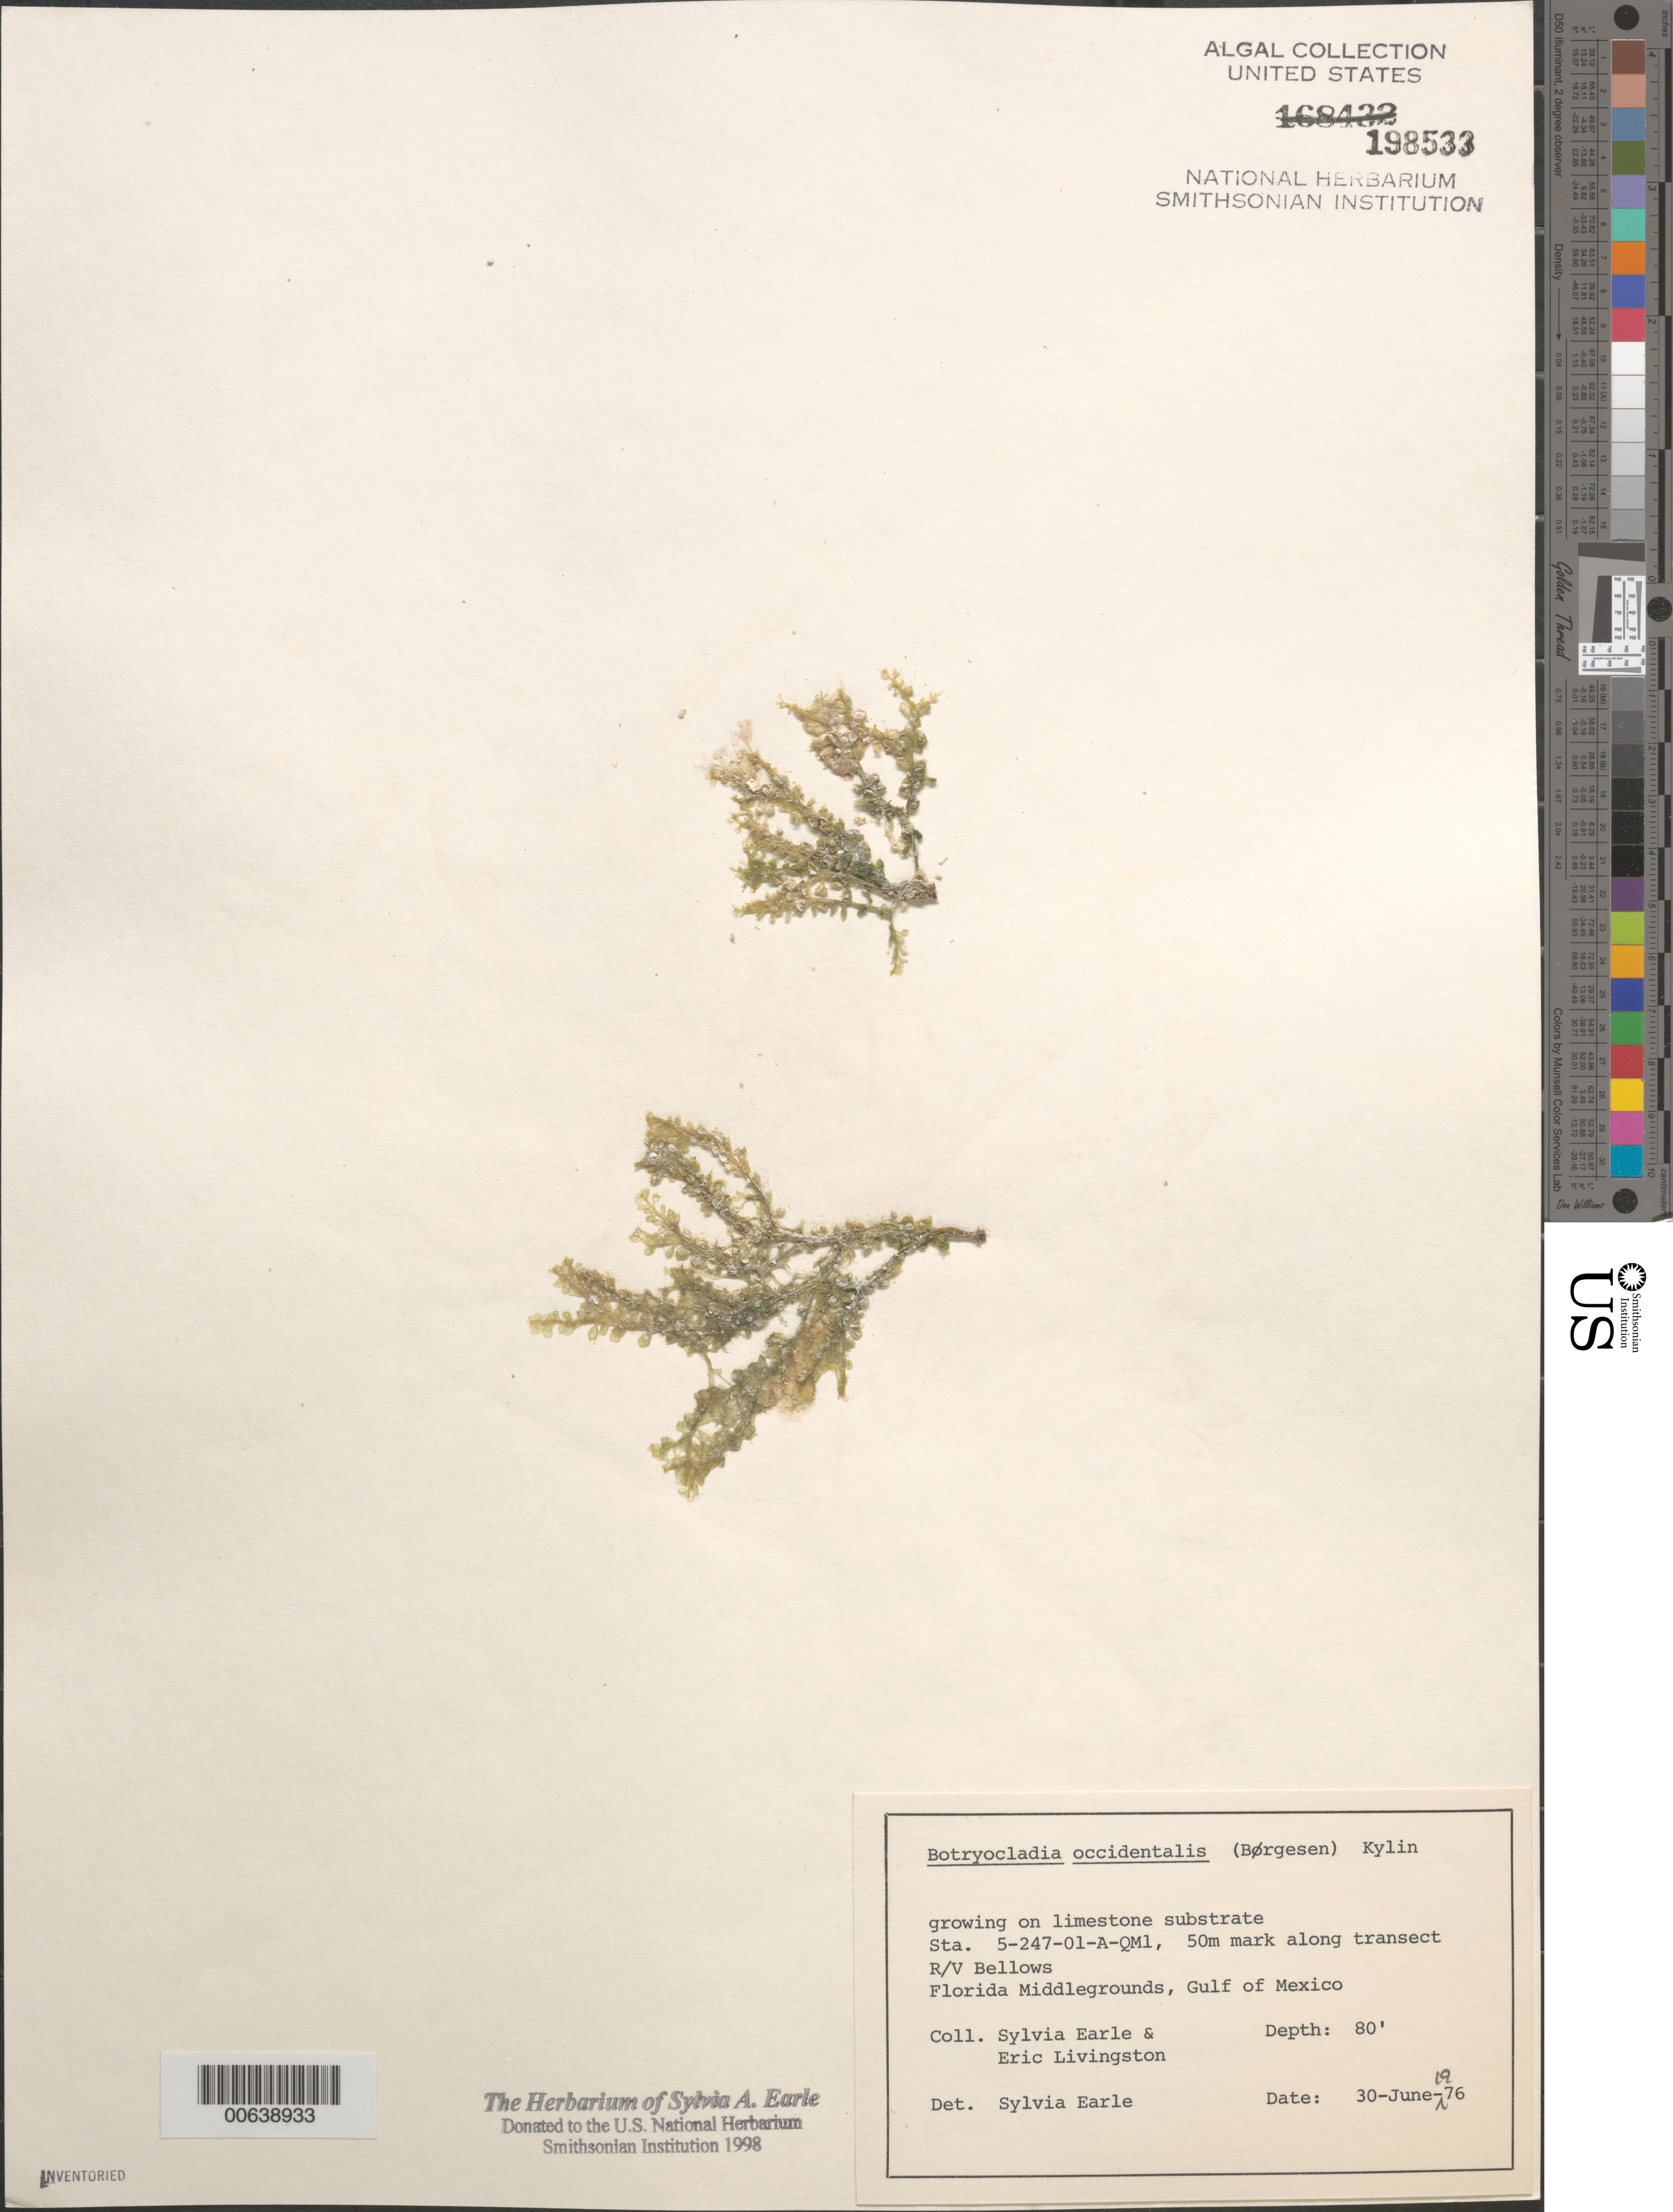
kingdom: Plantae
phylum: Rhodophyta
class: Florideophyceae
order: Rhodymeniales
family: Rhodymeniaceae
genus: Botryocladia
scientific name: Botryocladia occidentalis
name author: (Børgesen) Kylin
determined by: Earle, S. A.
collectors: S. A. Earle & E. Livingston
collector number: Station 5-247-01-a-qm1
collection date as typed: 30 Jun 1976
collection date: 1976-06-30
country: United States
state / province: Florida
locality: Florida Middle Grounds, Gulf of Mexico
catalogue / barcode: US 198533